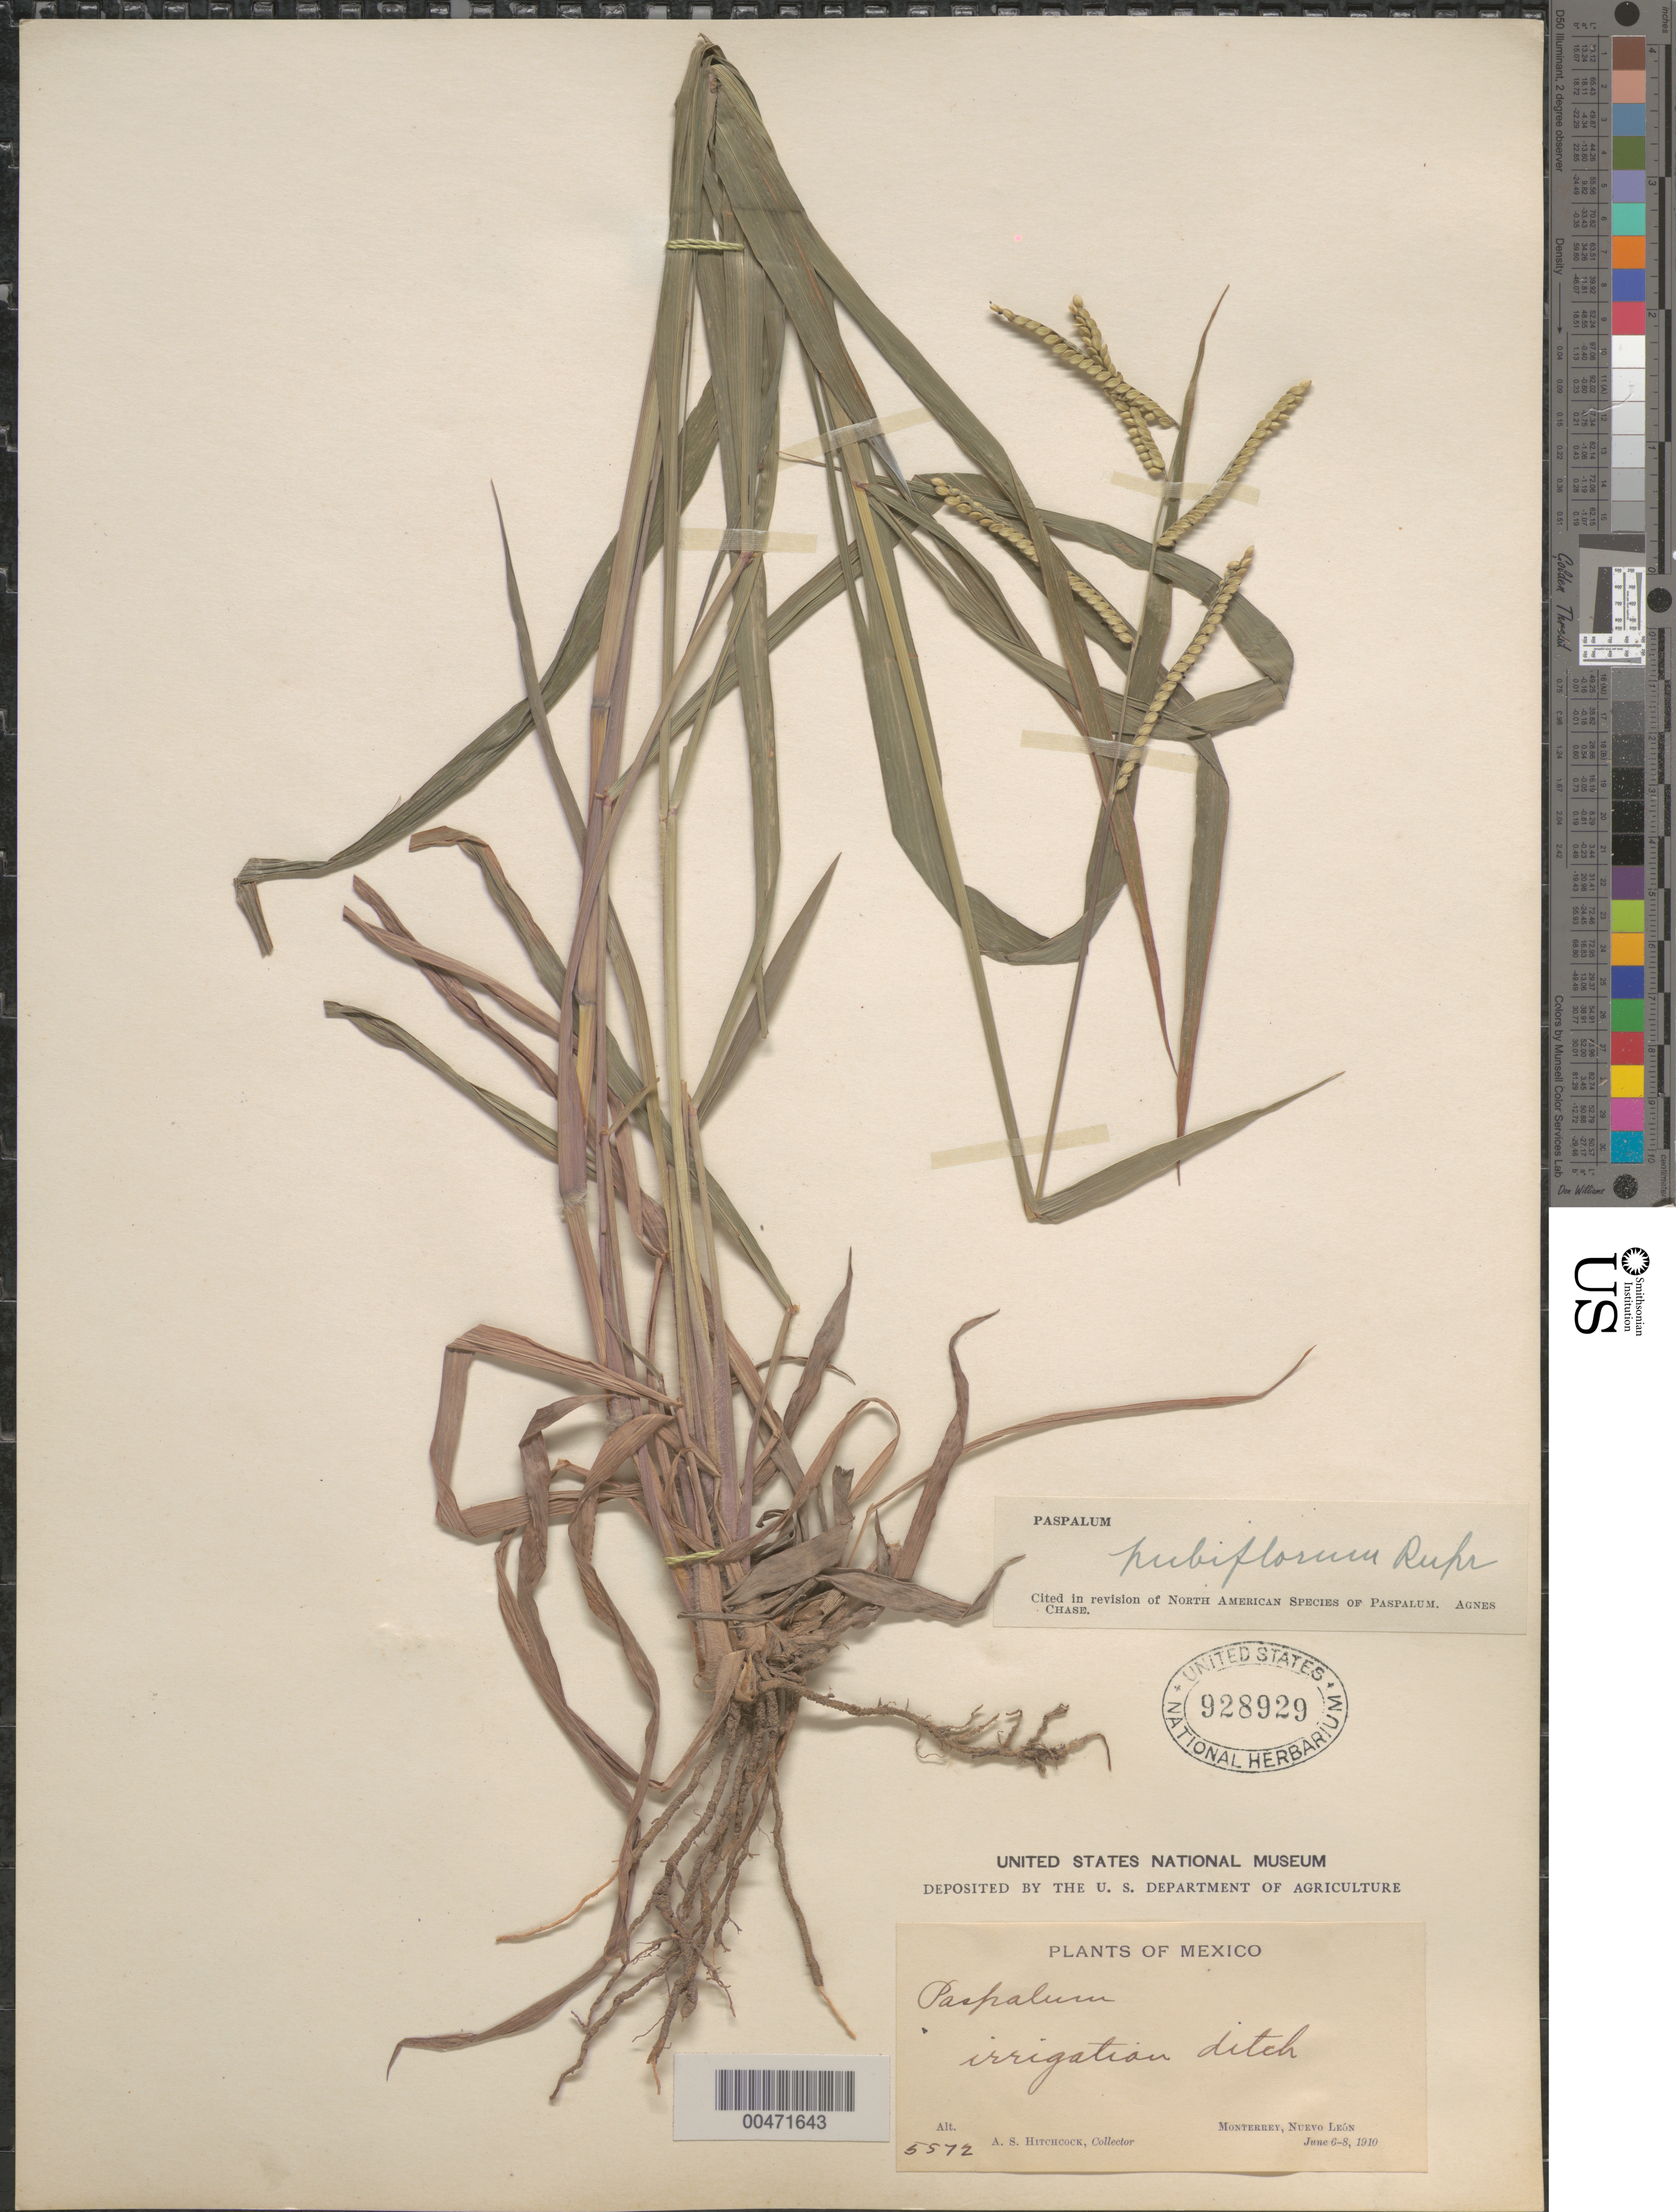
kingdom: Plantae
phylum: Tracheophyta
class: Liliopsida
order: Poales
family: Poaceae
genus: Paspalum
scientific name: Paspalum pubiflorum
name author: Rupr. ex E. Fourn.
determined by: Chase, [M.] Agnes, (US)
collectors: A. S. Hitchcock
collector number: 5572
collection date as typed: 6 Jun 1910 to 8 Jun 1910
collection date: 1910-06-06/1910-06-08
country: Mexico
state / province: Nuevo León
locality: Monterrey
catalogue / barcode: US 928929